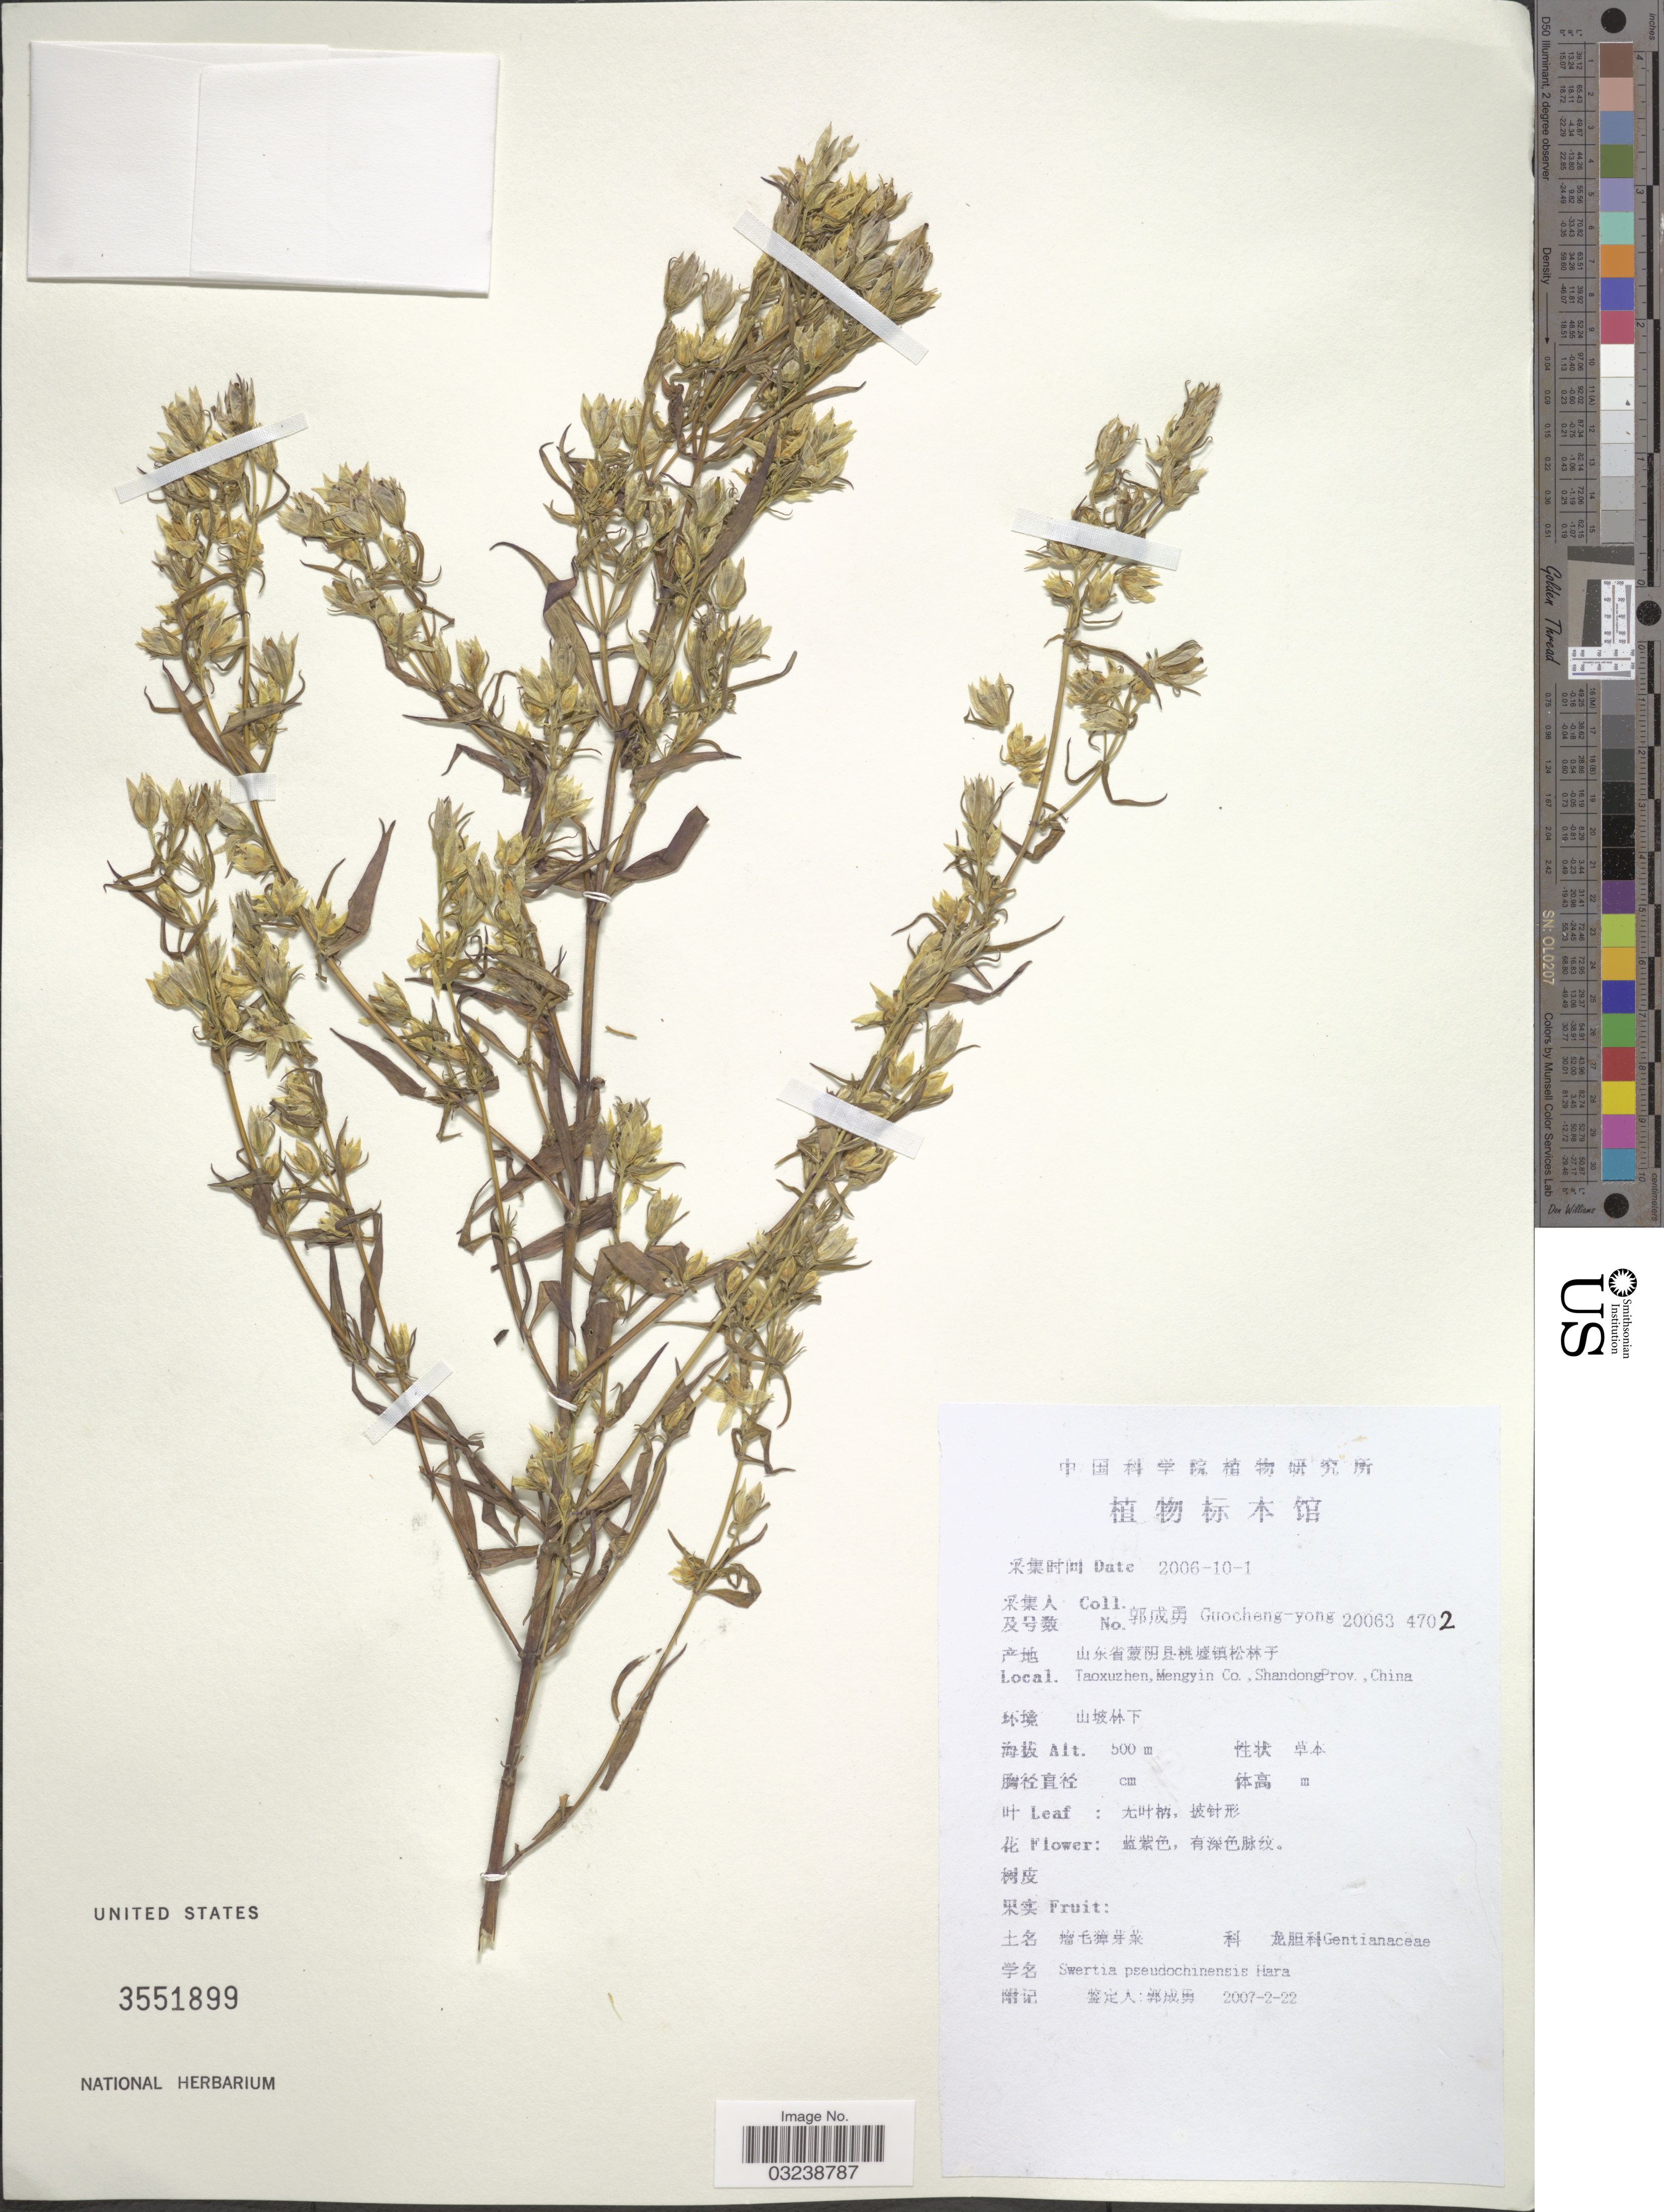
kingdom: Plantae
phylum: Tracheophyta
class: Magnoliopsida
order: Gentianales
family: Gentianaceae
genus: Swertia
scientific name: Swertia pseudochinensis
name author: H. Hara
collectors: Guo cheng-yong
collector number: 4702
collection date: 2006-10-01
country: China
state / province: Shandong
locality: Taoxuzhen, Mengin Co., Shandong Prov.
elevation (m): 500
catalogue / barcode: US 3551899